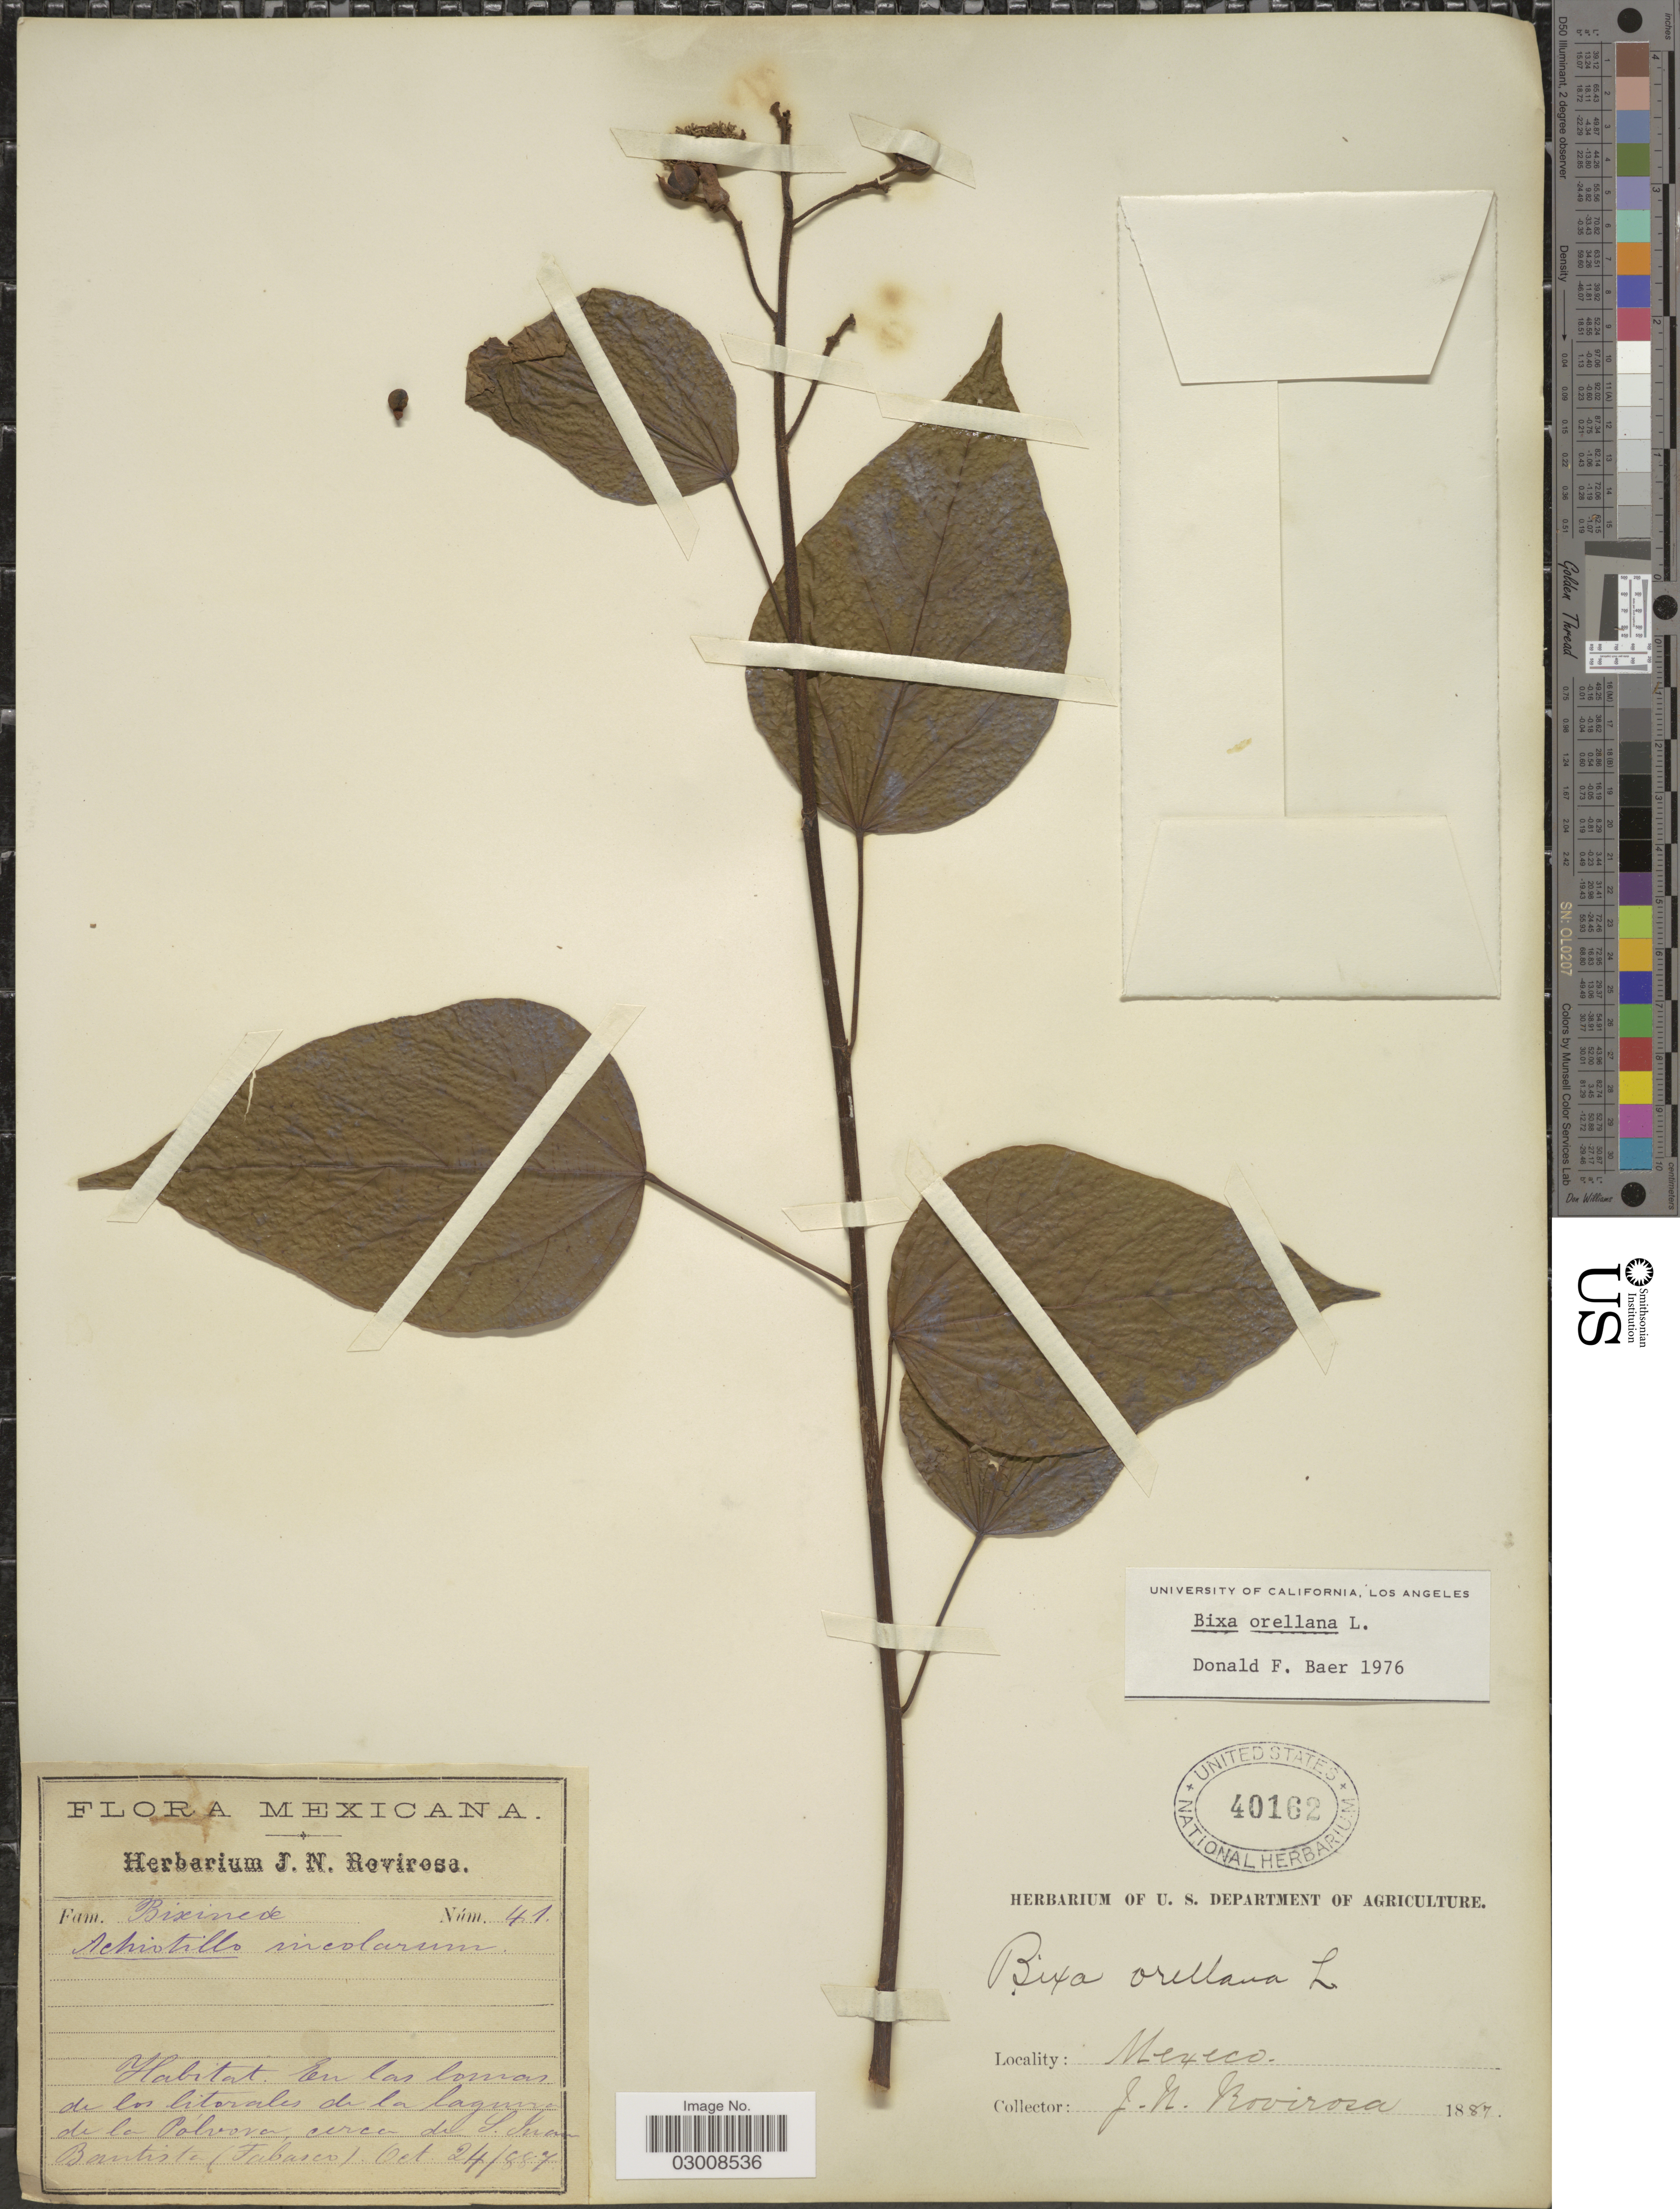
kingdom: Plantae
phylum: Tracheophyta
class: Magnoliopsida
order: Malvales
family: Bixaceae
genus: Bixa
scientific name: Bixa orellana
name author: L.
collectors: J. N. Rovirosa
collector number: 41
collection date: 1887-10-24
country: Mexico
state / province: Tabasco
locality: En las lomas de los litorales de la laguna de la Pólvara, cerca de S. Juan Bautista.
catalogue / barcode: US 40162